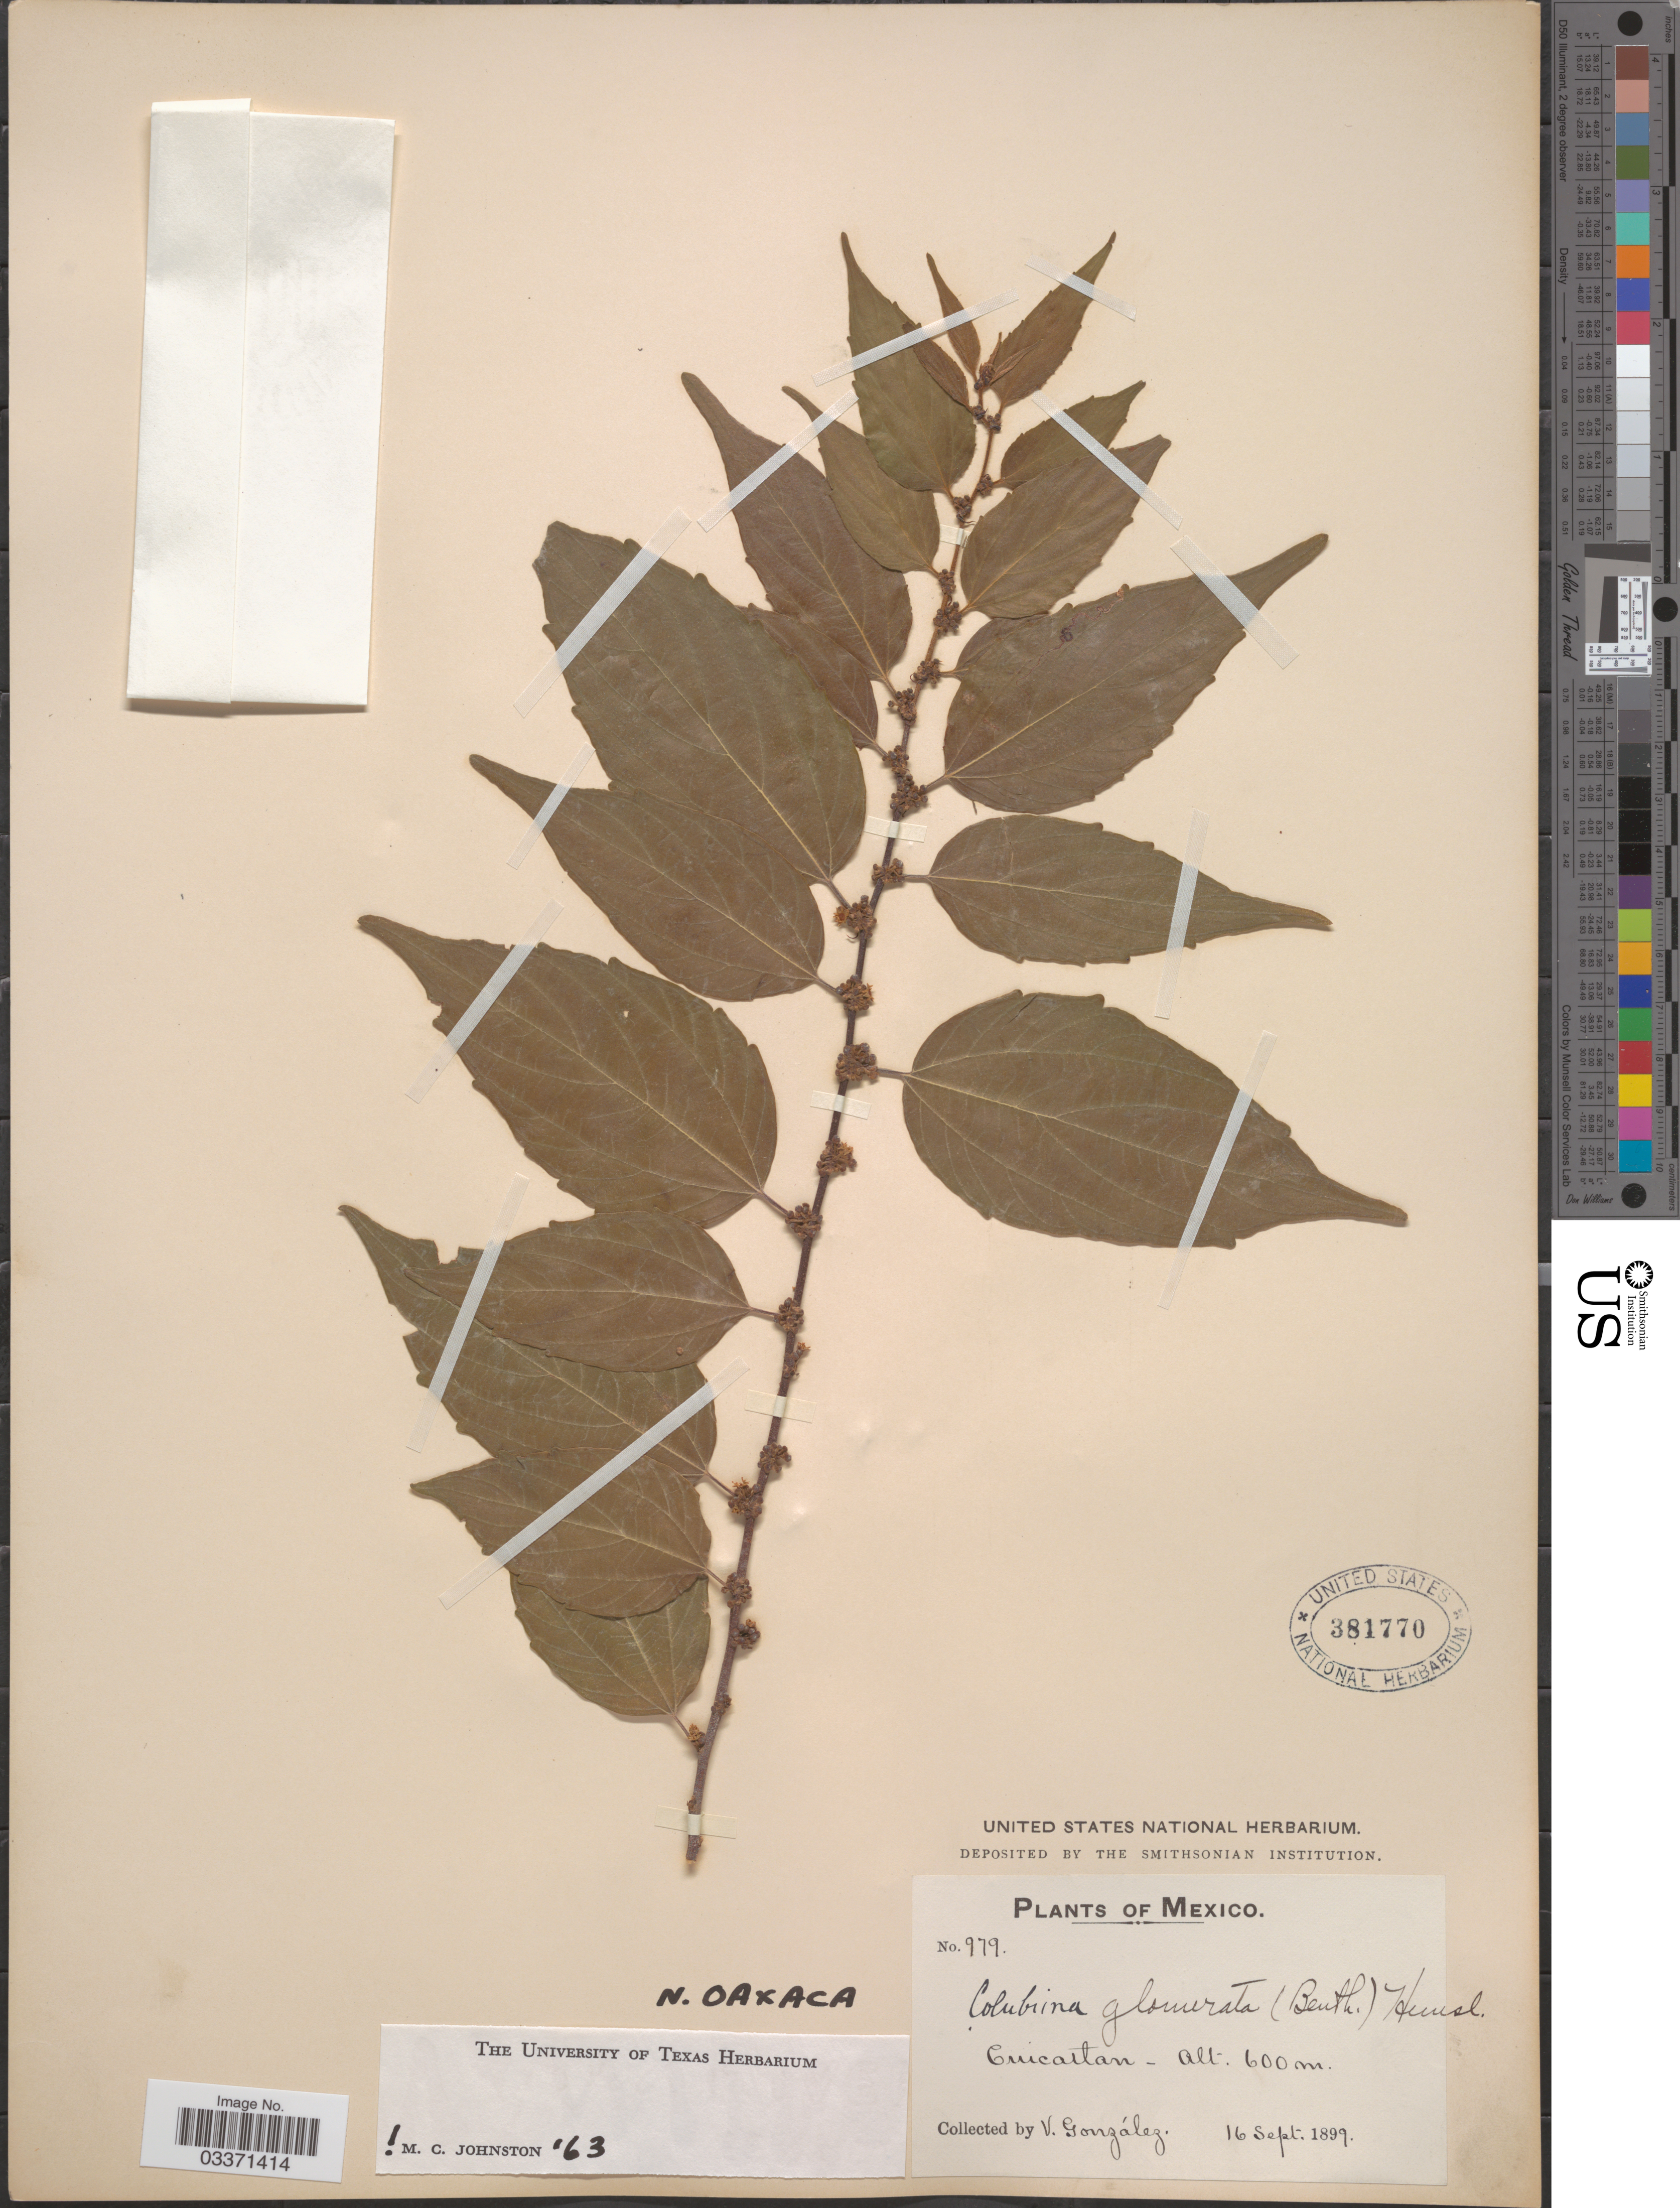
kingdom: Plantae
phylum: Tracheophyta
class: Magnoliopsida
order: Rosales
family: Rhamnaceae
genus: Colubrina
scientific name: Colubrina triflora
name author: Brongn. ex Sweet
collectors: V. González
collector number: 979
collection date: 1899-09-16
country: Mexico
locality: Cuicatlan.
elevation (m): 600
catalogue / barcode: US 381770